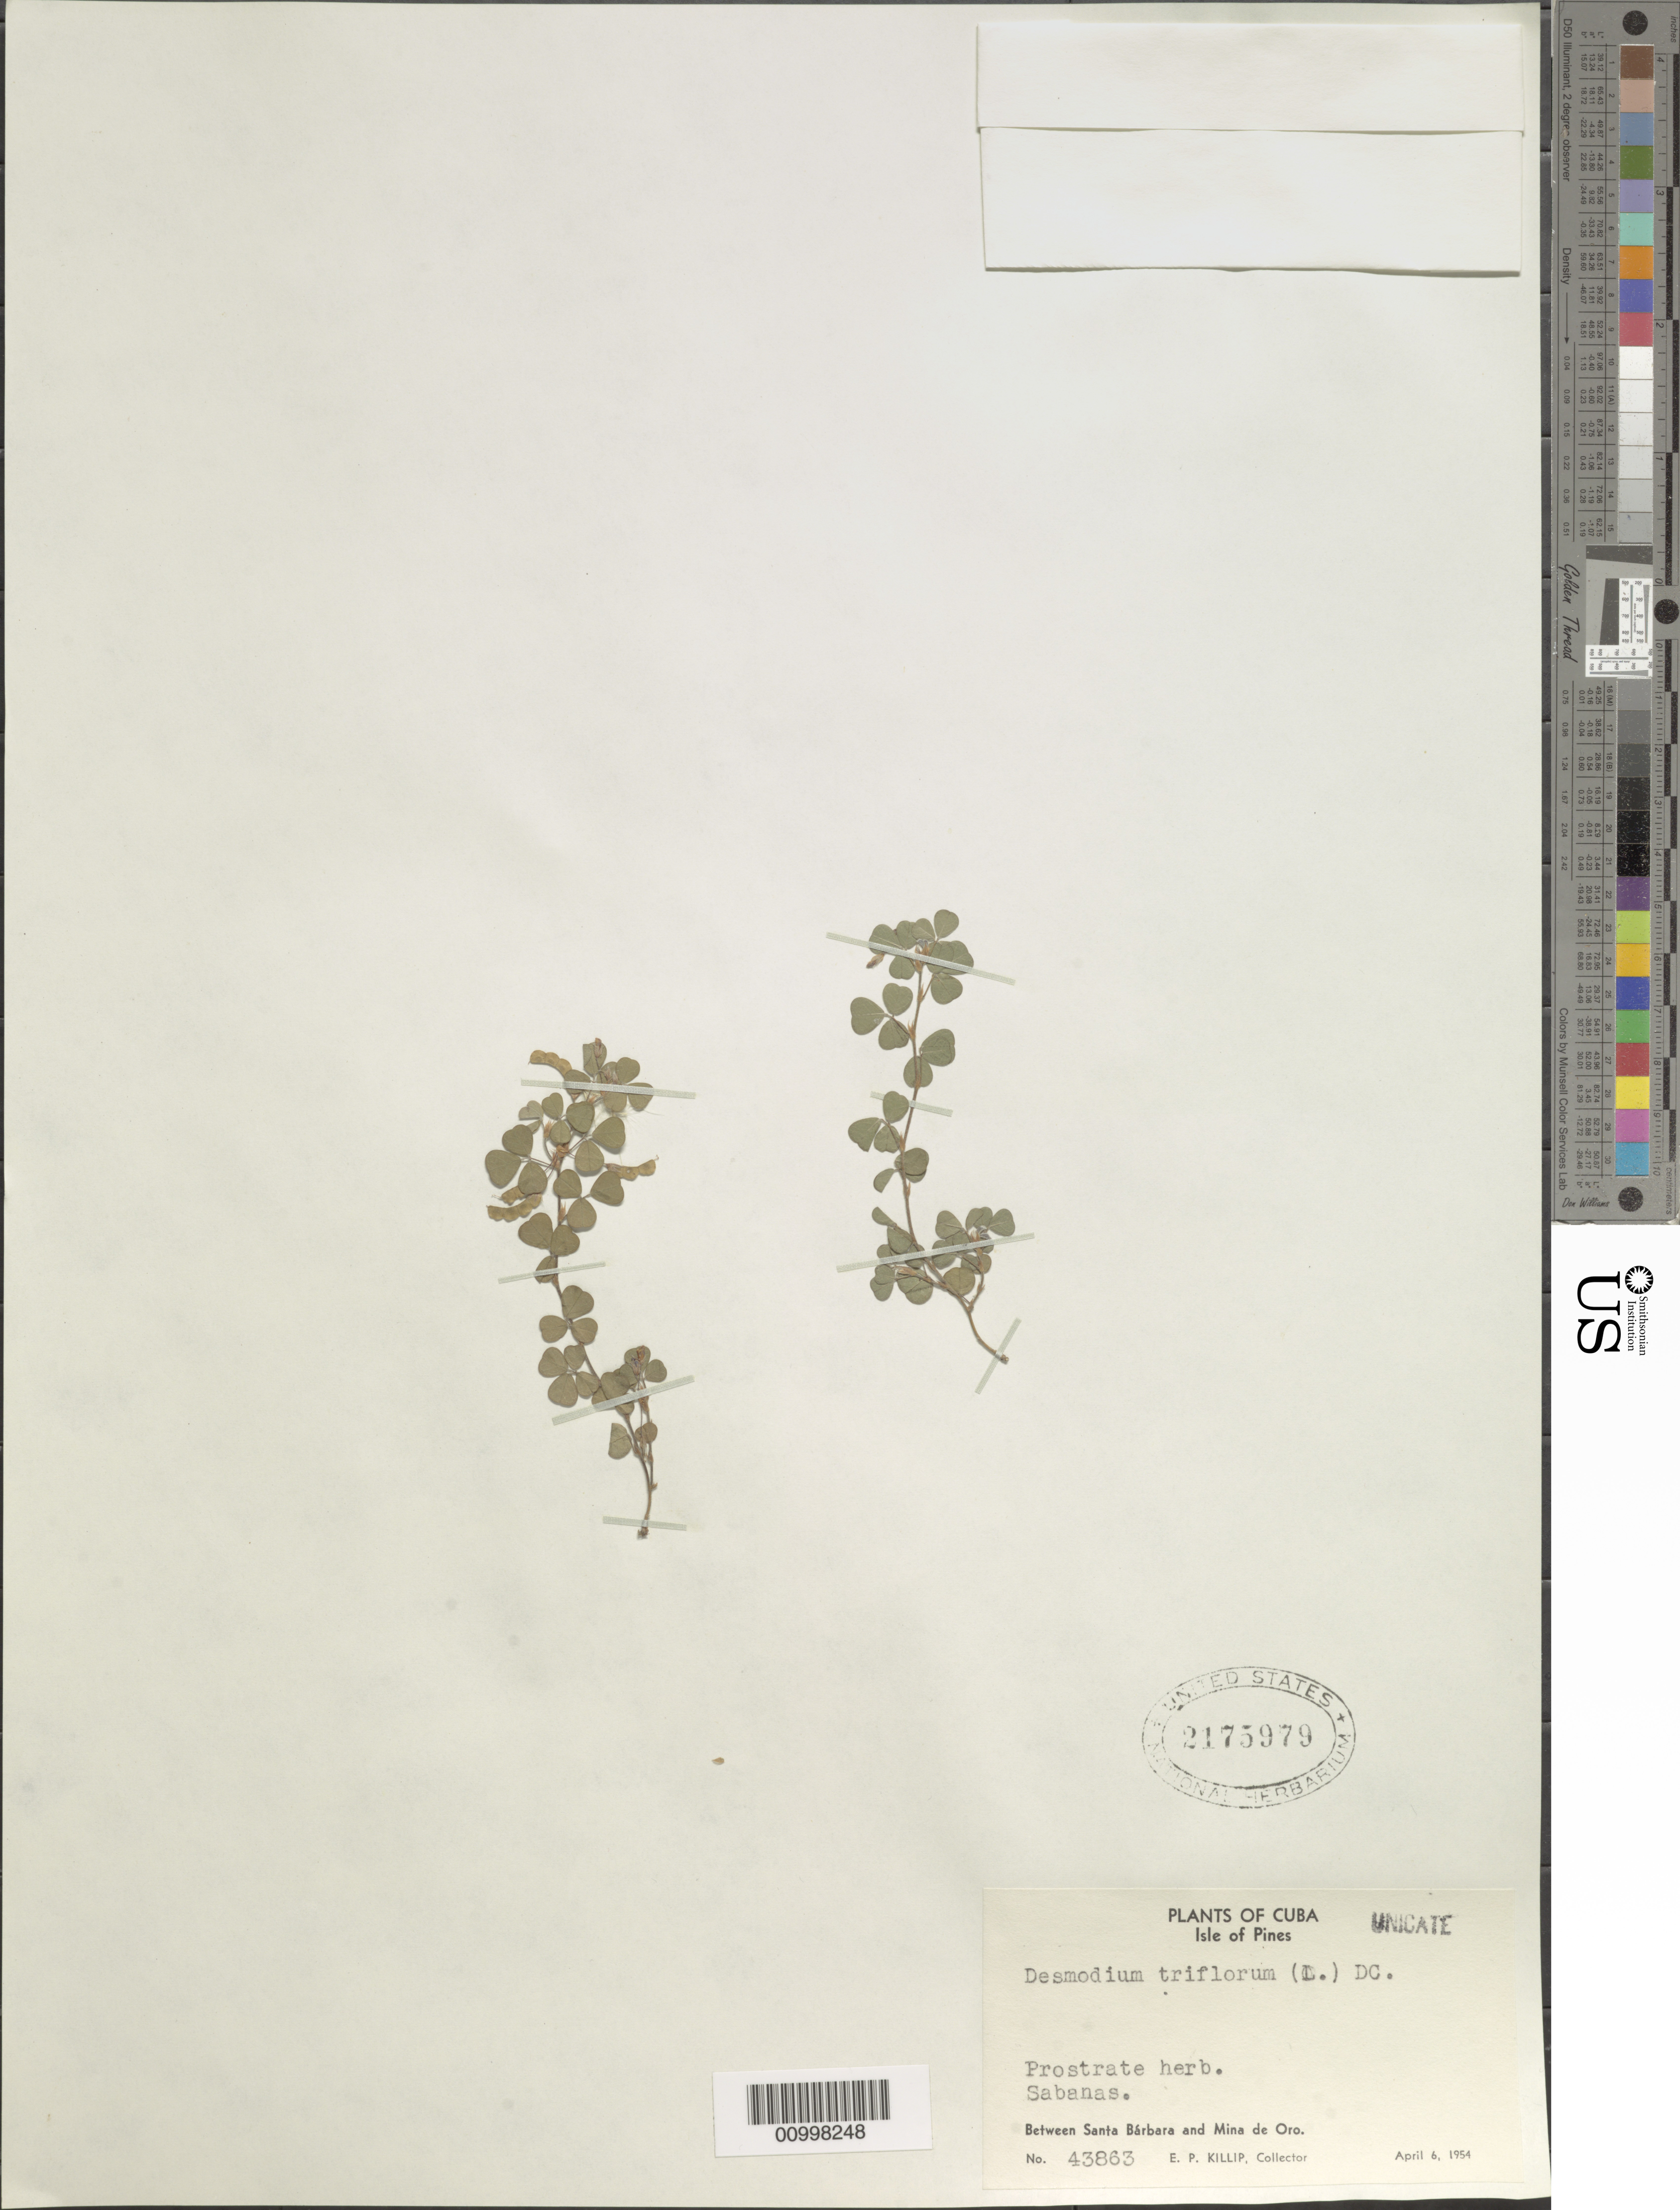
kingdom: Plantae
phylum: Tracheophyta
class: Magnoliopsida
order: Fabales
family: Fabaceae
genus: Grona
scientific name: Grona triflora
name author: (L.) H. Ohashi & K. Ohashi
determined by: Strong, Mark T., (BOT), Smithsonian Institution - National Museum of Natural History (UNITED STATES)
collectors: E. P. Killip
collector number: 43863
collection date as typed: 06 Apr 1954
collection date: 1954-04-06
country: Cuba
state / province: Isla de La Juventud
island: Isla de la Juventud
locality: Isle of Pines, between Santa Barbara and Mina de Oro, savannas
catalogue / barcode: US 2175979